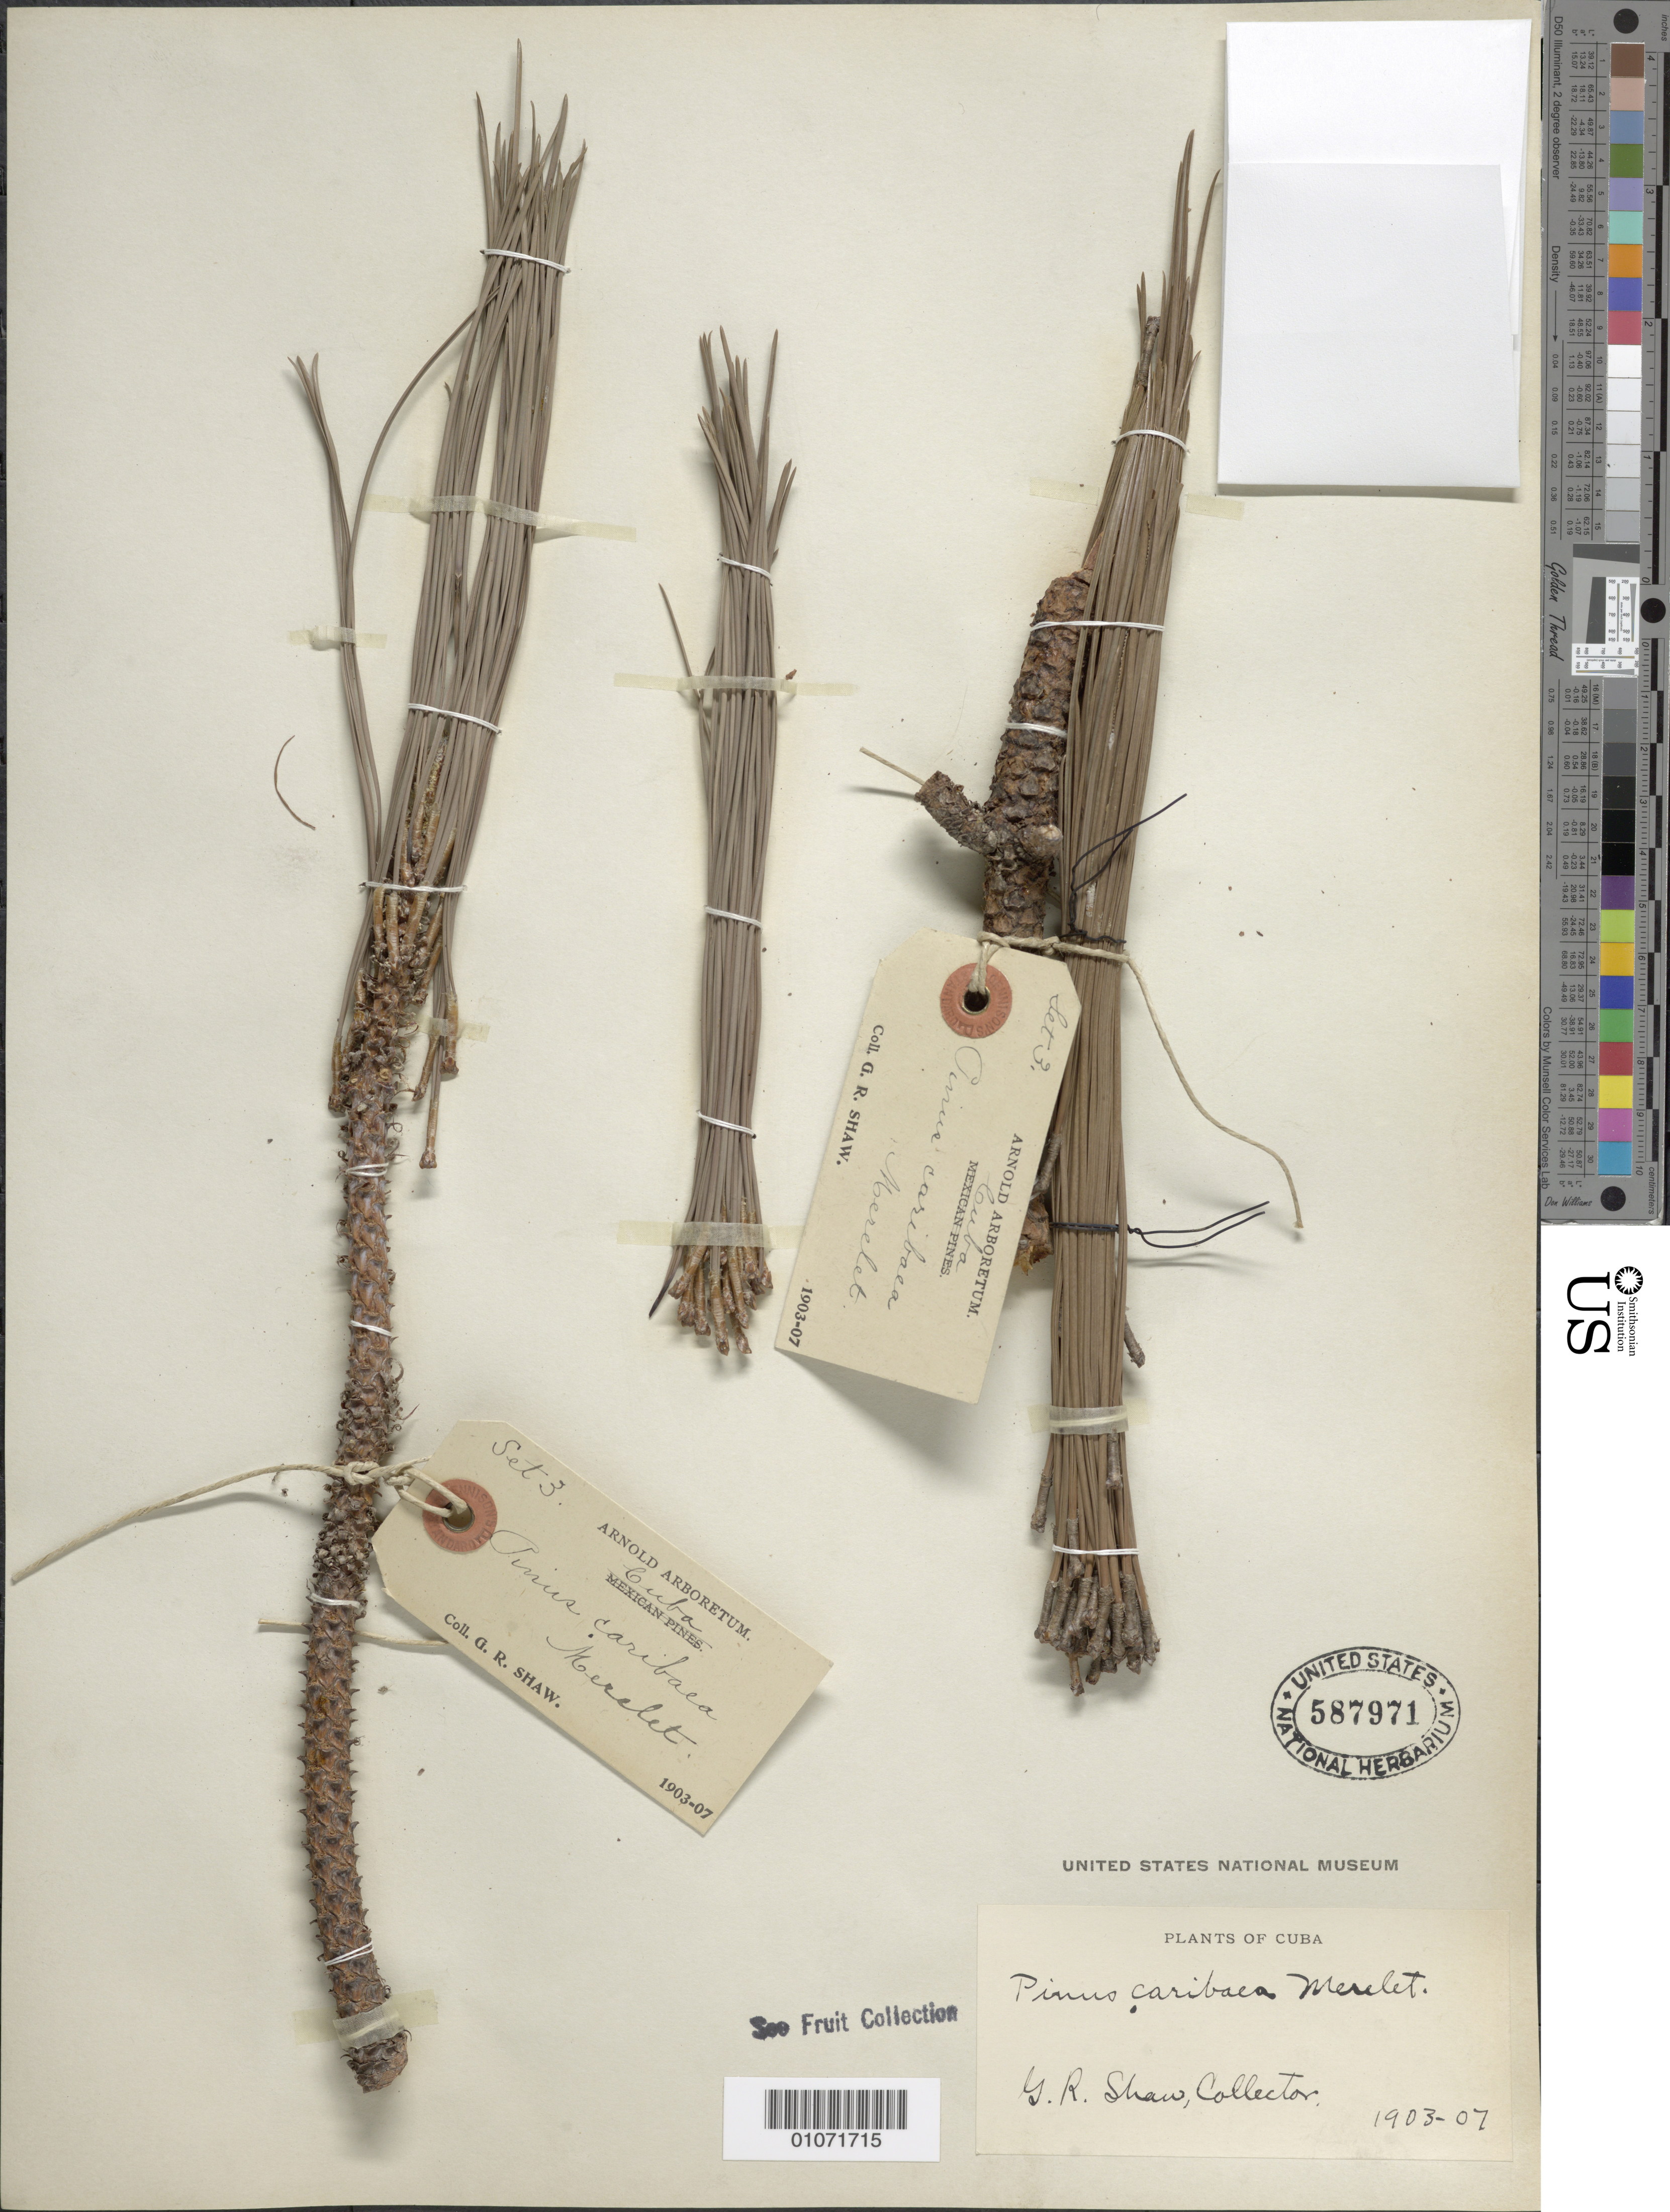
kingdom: Plantae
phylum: Tracheophyta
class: Pinopsida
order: Pinales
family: Pinaceae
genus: Pinus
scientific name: Pinus caribaea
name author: Morelet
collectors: G. R. Shaw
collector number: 3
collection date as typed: Jul 1903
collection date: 1903-07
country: Cuba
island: Cuba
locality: Grown in Arnold Arboretum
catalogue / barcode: US 587971